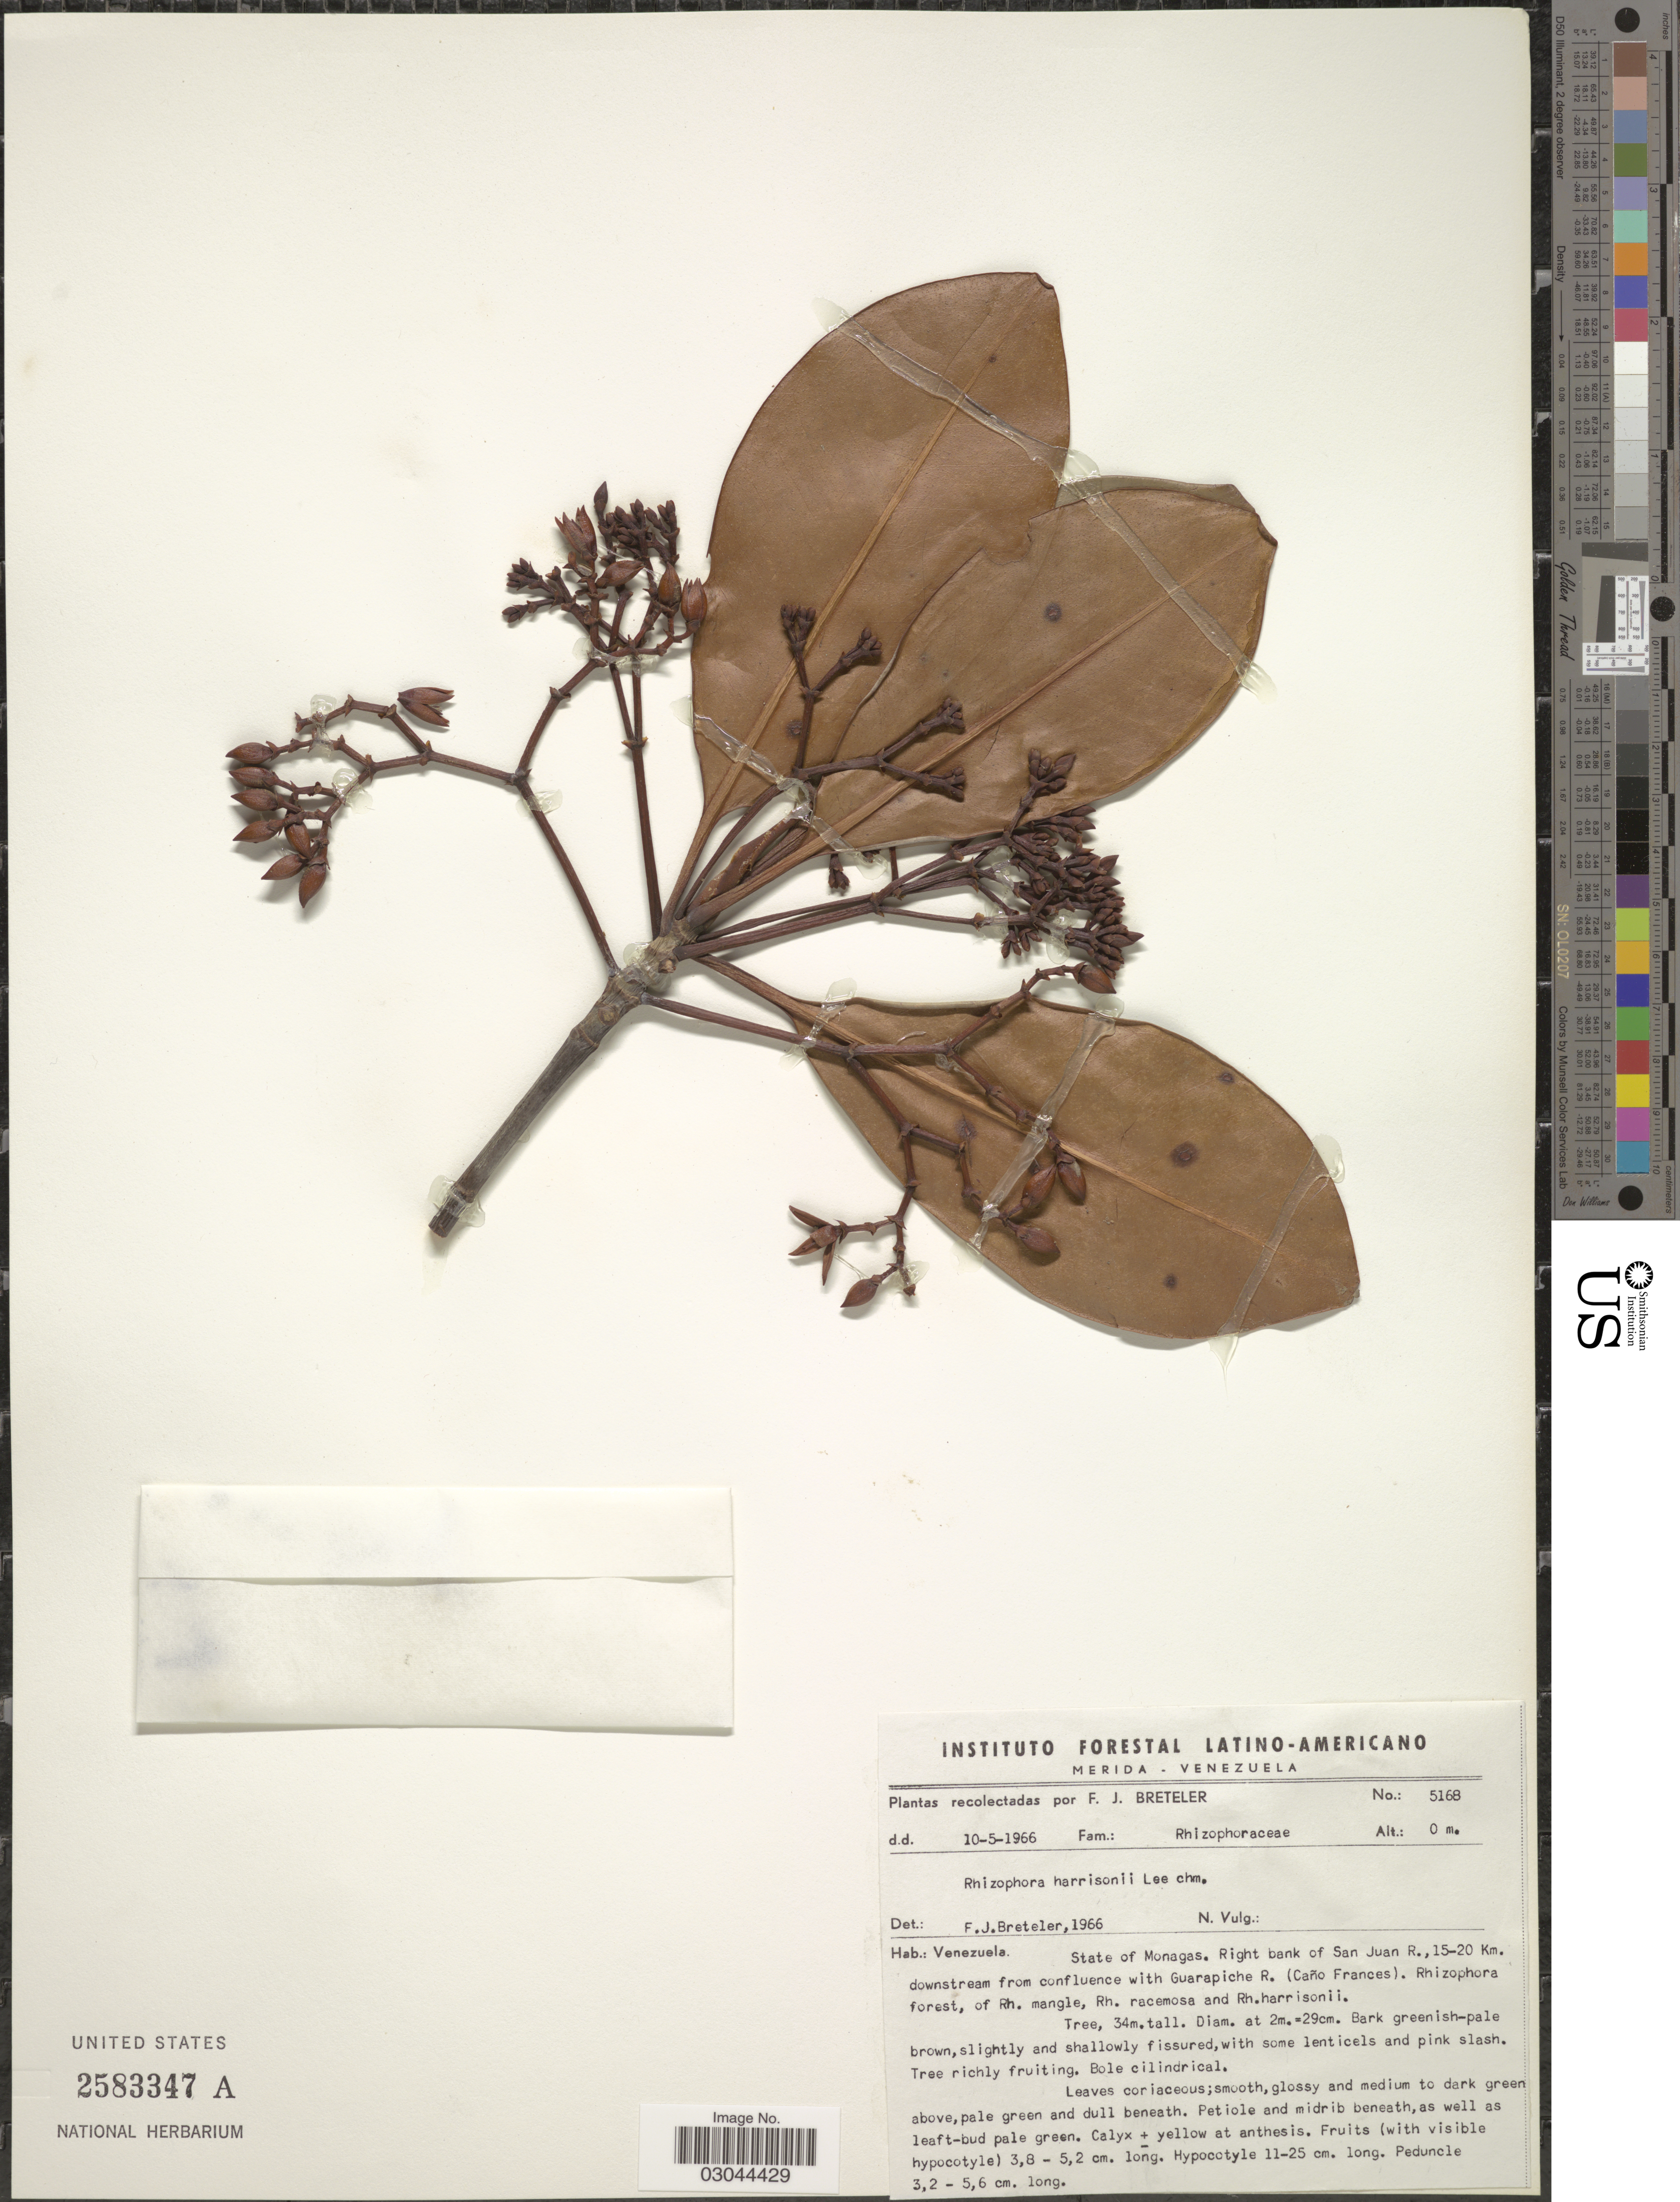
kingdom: Plantae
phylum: Tracheophyta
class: Magnoliopsida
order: Malpighiales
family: Rhizophoraceae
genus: Rhizophora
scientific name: Rhizophora harrisonii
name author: Leechm.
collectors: F. J. Breteler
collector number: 5168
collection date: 1966-05-10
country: Venezuela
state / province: Monagas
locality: Right bank of San Juan R., 15-20 Km. downstream from confluence with Guarapiche R. (Caño Frances).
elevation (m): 0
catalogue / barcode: US 2583347A